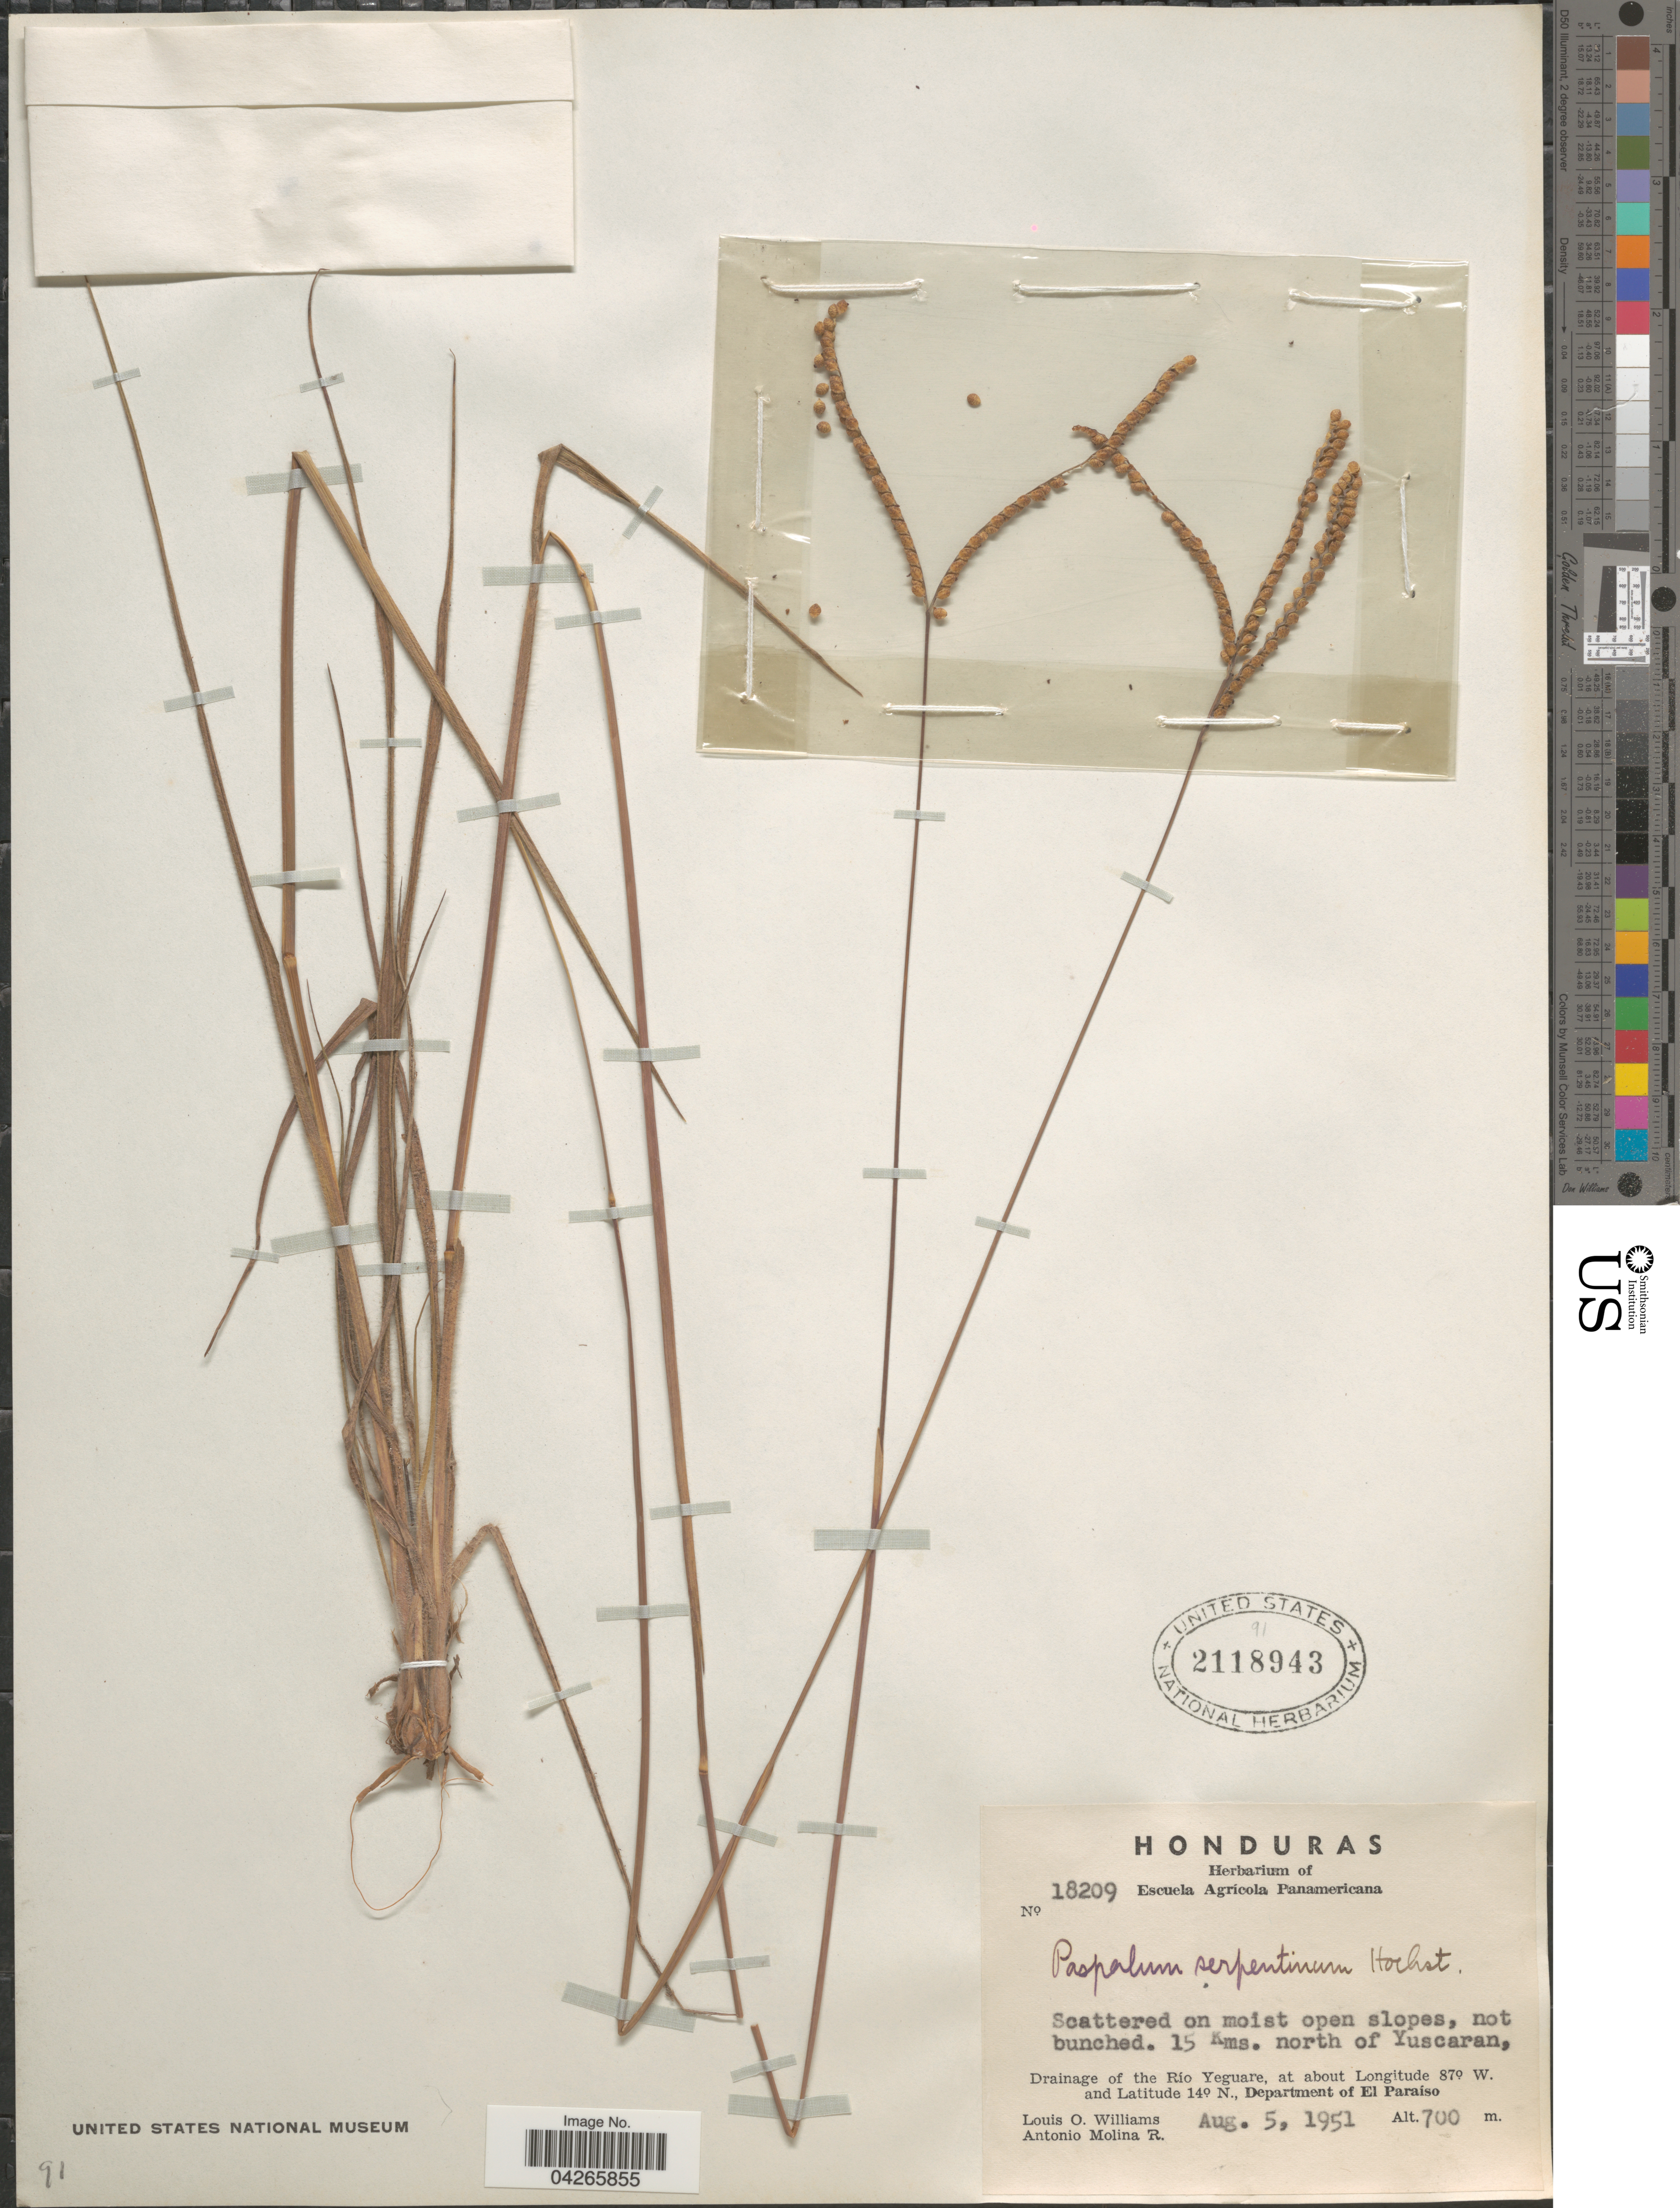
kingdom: Plantae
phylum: Tracheophyta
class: Liliopsida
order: Poales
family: Poaceae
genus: Paspalum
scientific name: Paspalum serpentinum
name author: Hochst. ex Steud.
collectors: L. O. Williams & A. Molina R.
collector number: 18209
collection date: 1951-08-05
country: Honduras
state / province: El Paraiso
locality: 15 Kms. north of Yuscaran, Drainage of the Río Yeguare, Department of El Paraíso.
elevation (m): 700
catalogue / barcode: US 2118943